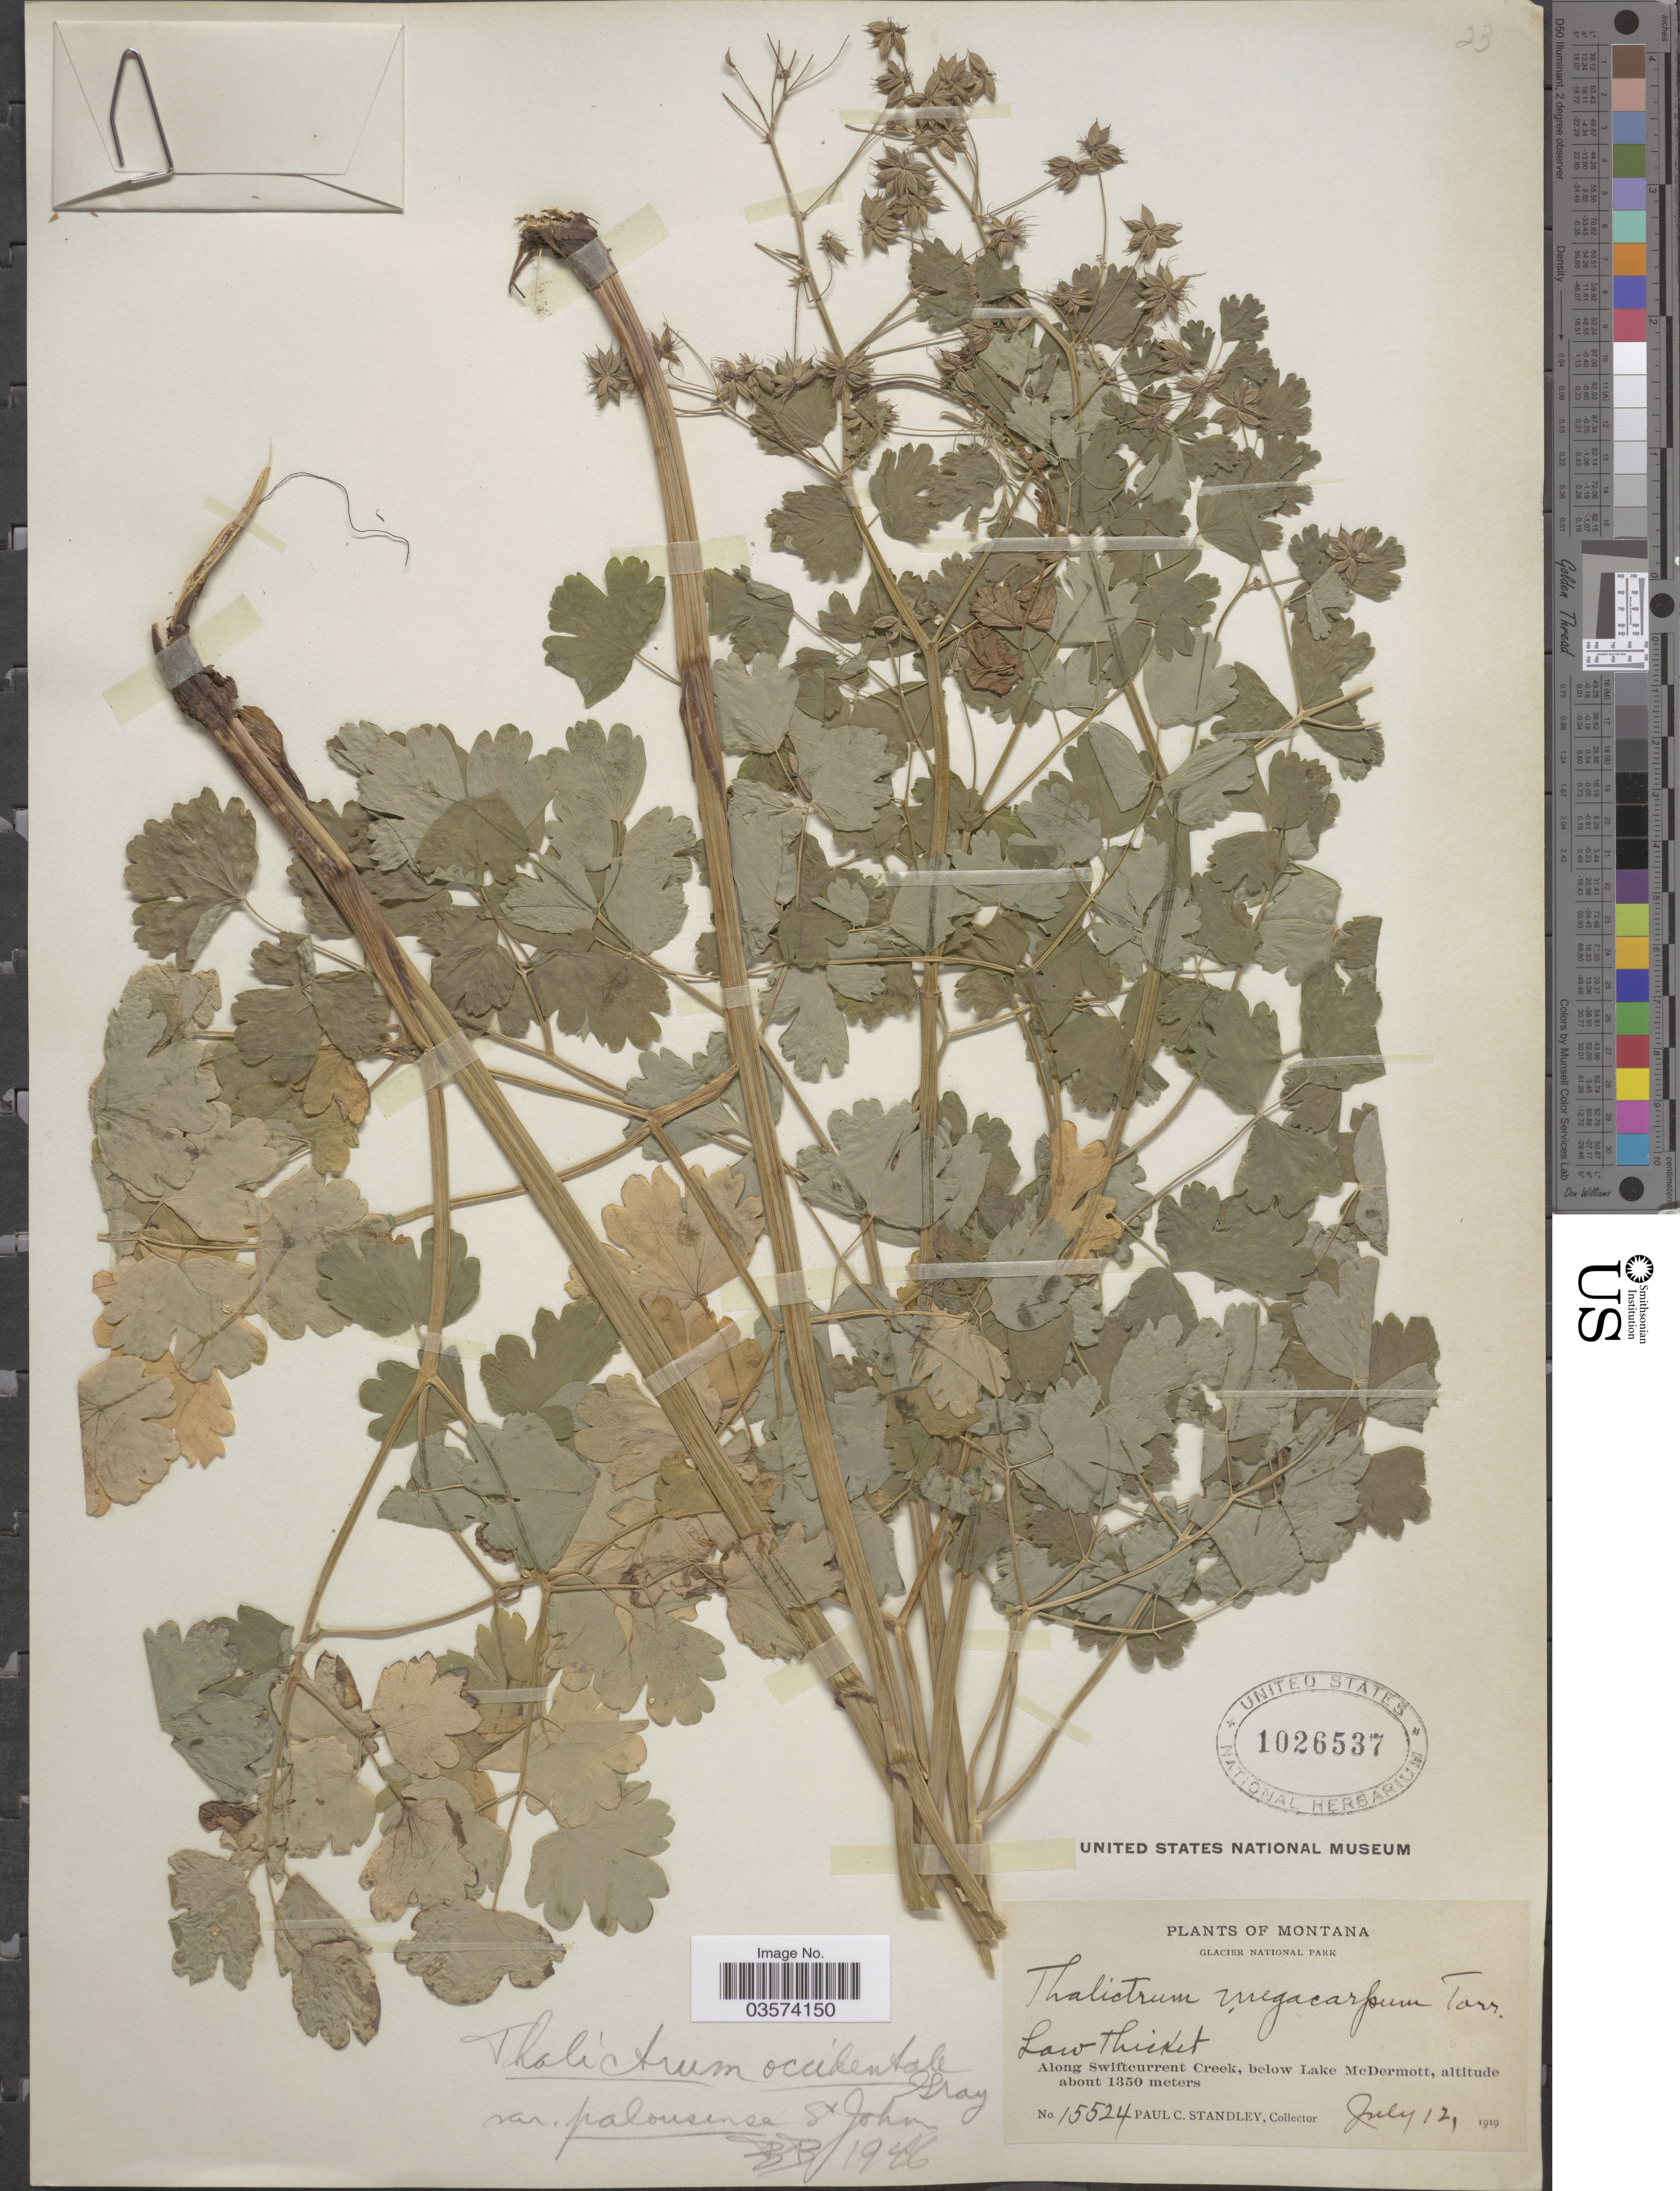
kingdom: Plantae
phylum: Tracheophyta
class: Magnoliopsida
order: Ranunculales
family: Ranunculaceae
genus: Thalictrum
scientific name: Thalictrum occidentale var. palousense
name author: H. St. John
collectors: P. C. Standley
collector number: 15524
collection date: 1919-07-12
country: United States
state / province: Montana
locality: Glacier National Park. Along Swiftcurrent Creek, below Lake McDermott.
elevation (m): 1350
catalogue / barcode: US 1026537